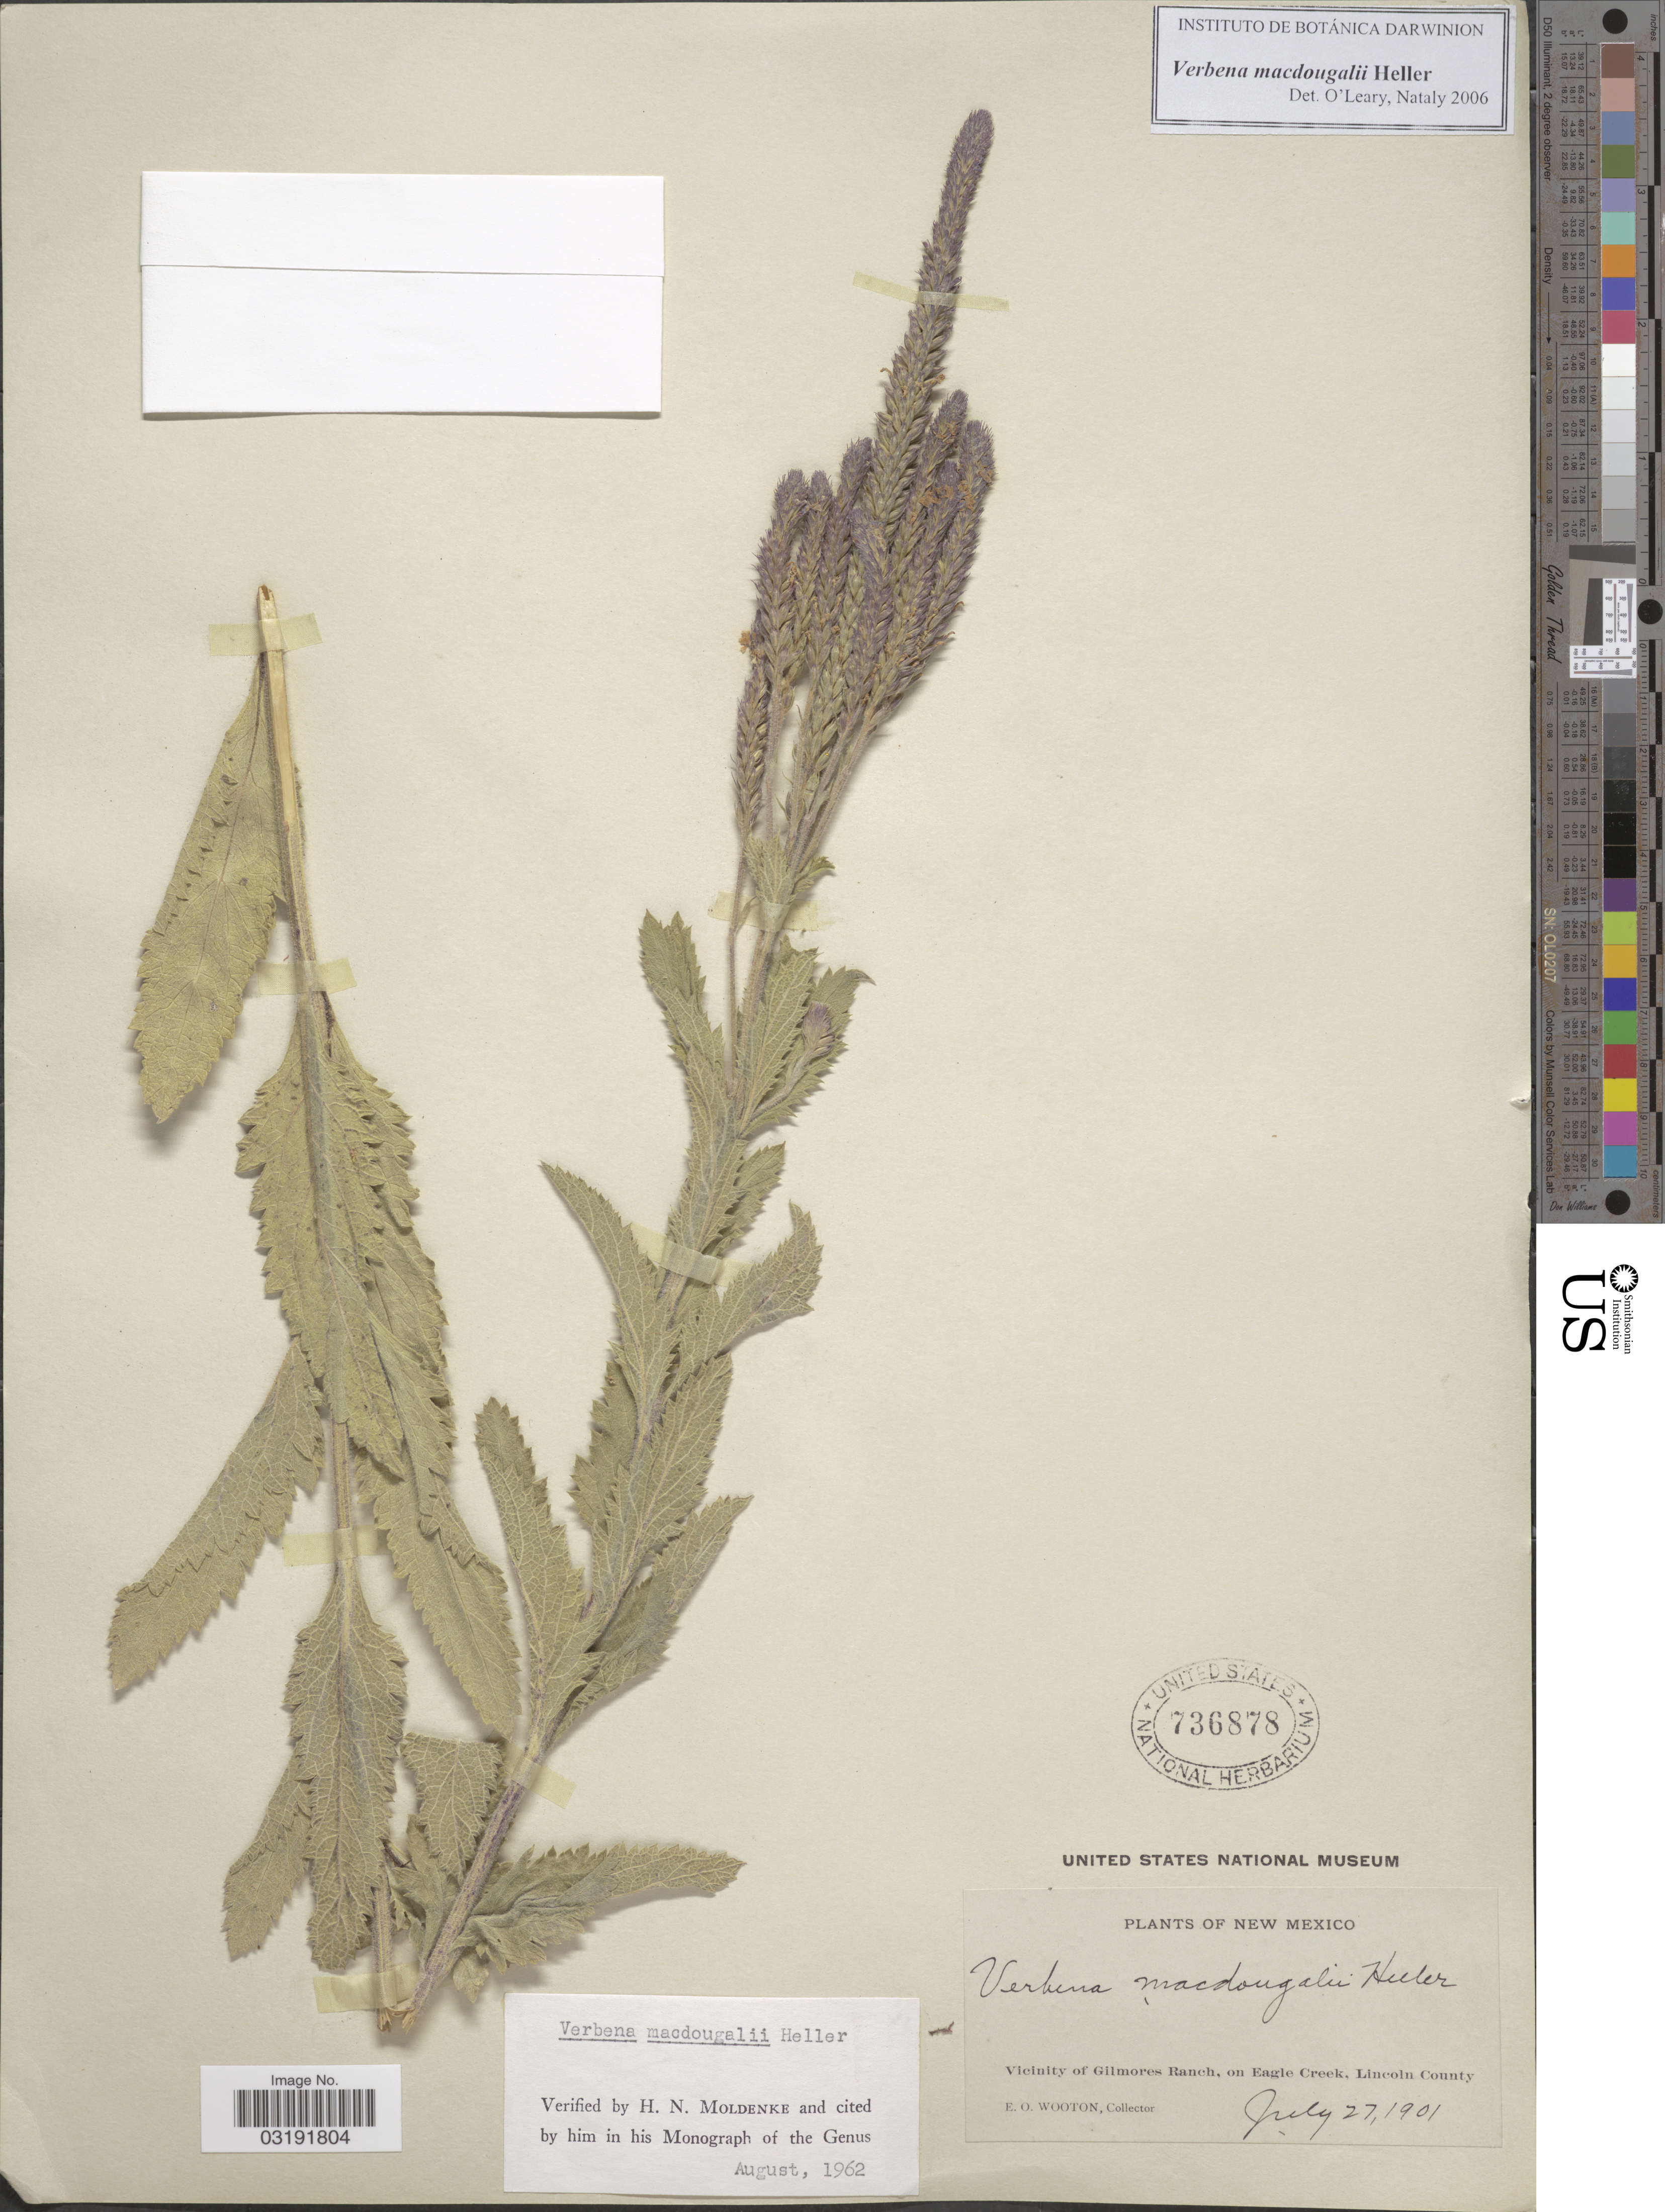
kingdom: Plantae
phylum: Tracheophyta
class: Magnoliopsida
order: Lamiales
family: Verbenaceae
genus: Verbena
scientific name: Verbena macdougalii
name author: A. Heller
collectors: E. O. Wooton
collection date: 1901-07-27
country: United States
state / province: New Mexico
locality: Vicinity of Gilmores Ranch, on Eagle Creek, Lincoln County.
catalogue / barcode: US 736878